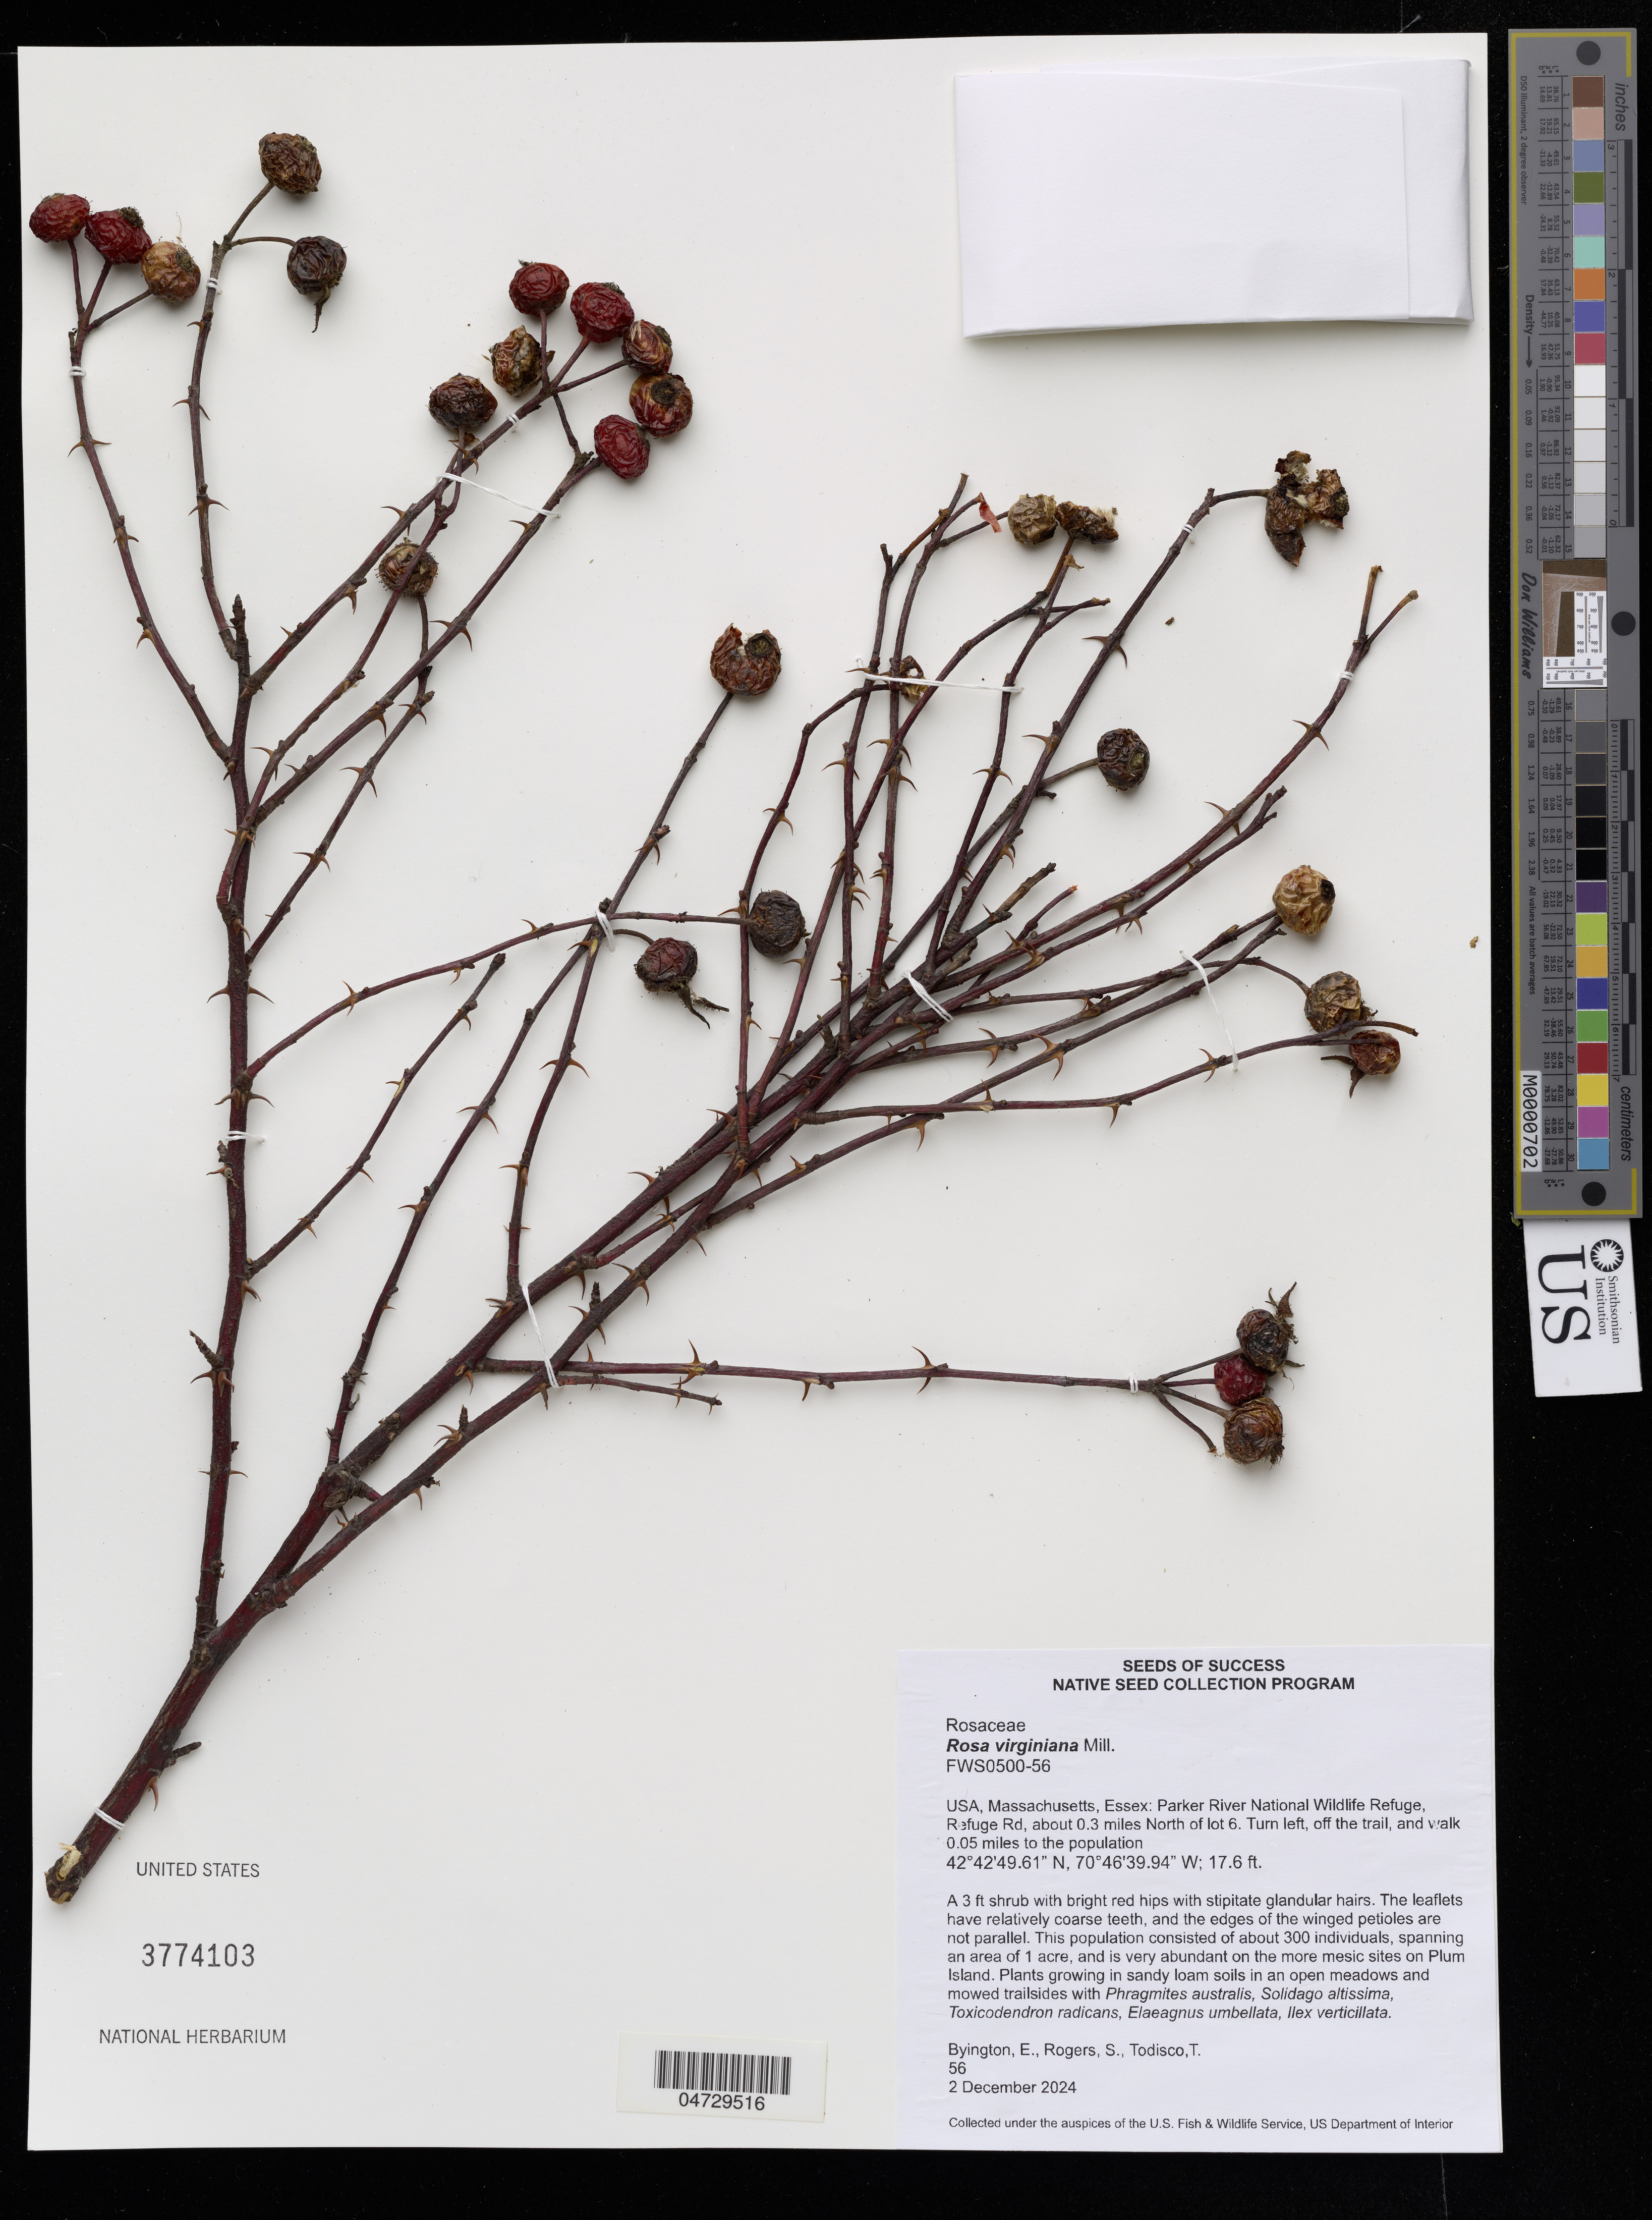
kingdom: Plantae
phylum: Tracheophyta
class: Magnoliopsida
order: Rosales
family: Rosaceae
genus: Rosa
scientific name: Rosa virginiana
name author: Mill.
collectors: E. Byington, S. Rogers & T. Todisco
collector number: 56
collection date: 2024-12-02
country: United States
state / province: Massachusetts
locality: Essex: Parker River National Wildlife Refuge, Refuge Rd, about 0.3 miles North of lot 6. Turn left, off the trail, and walk 0.05 miles to the population.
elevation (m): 5.4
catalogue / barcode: US 3774103